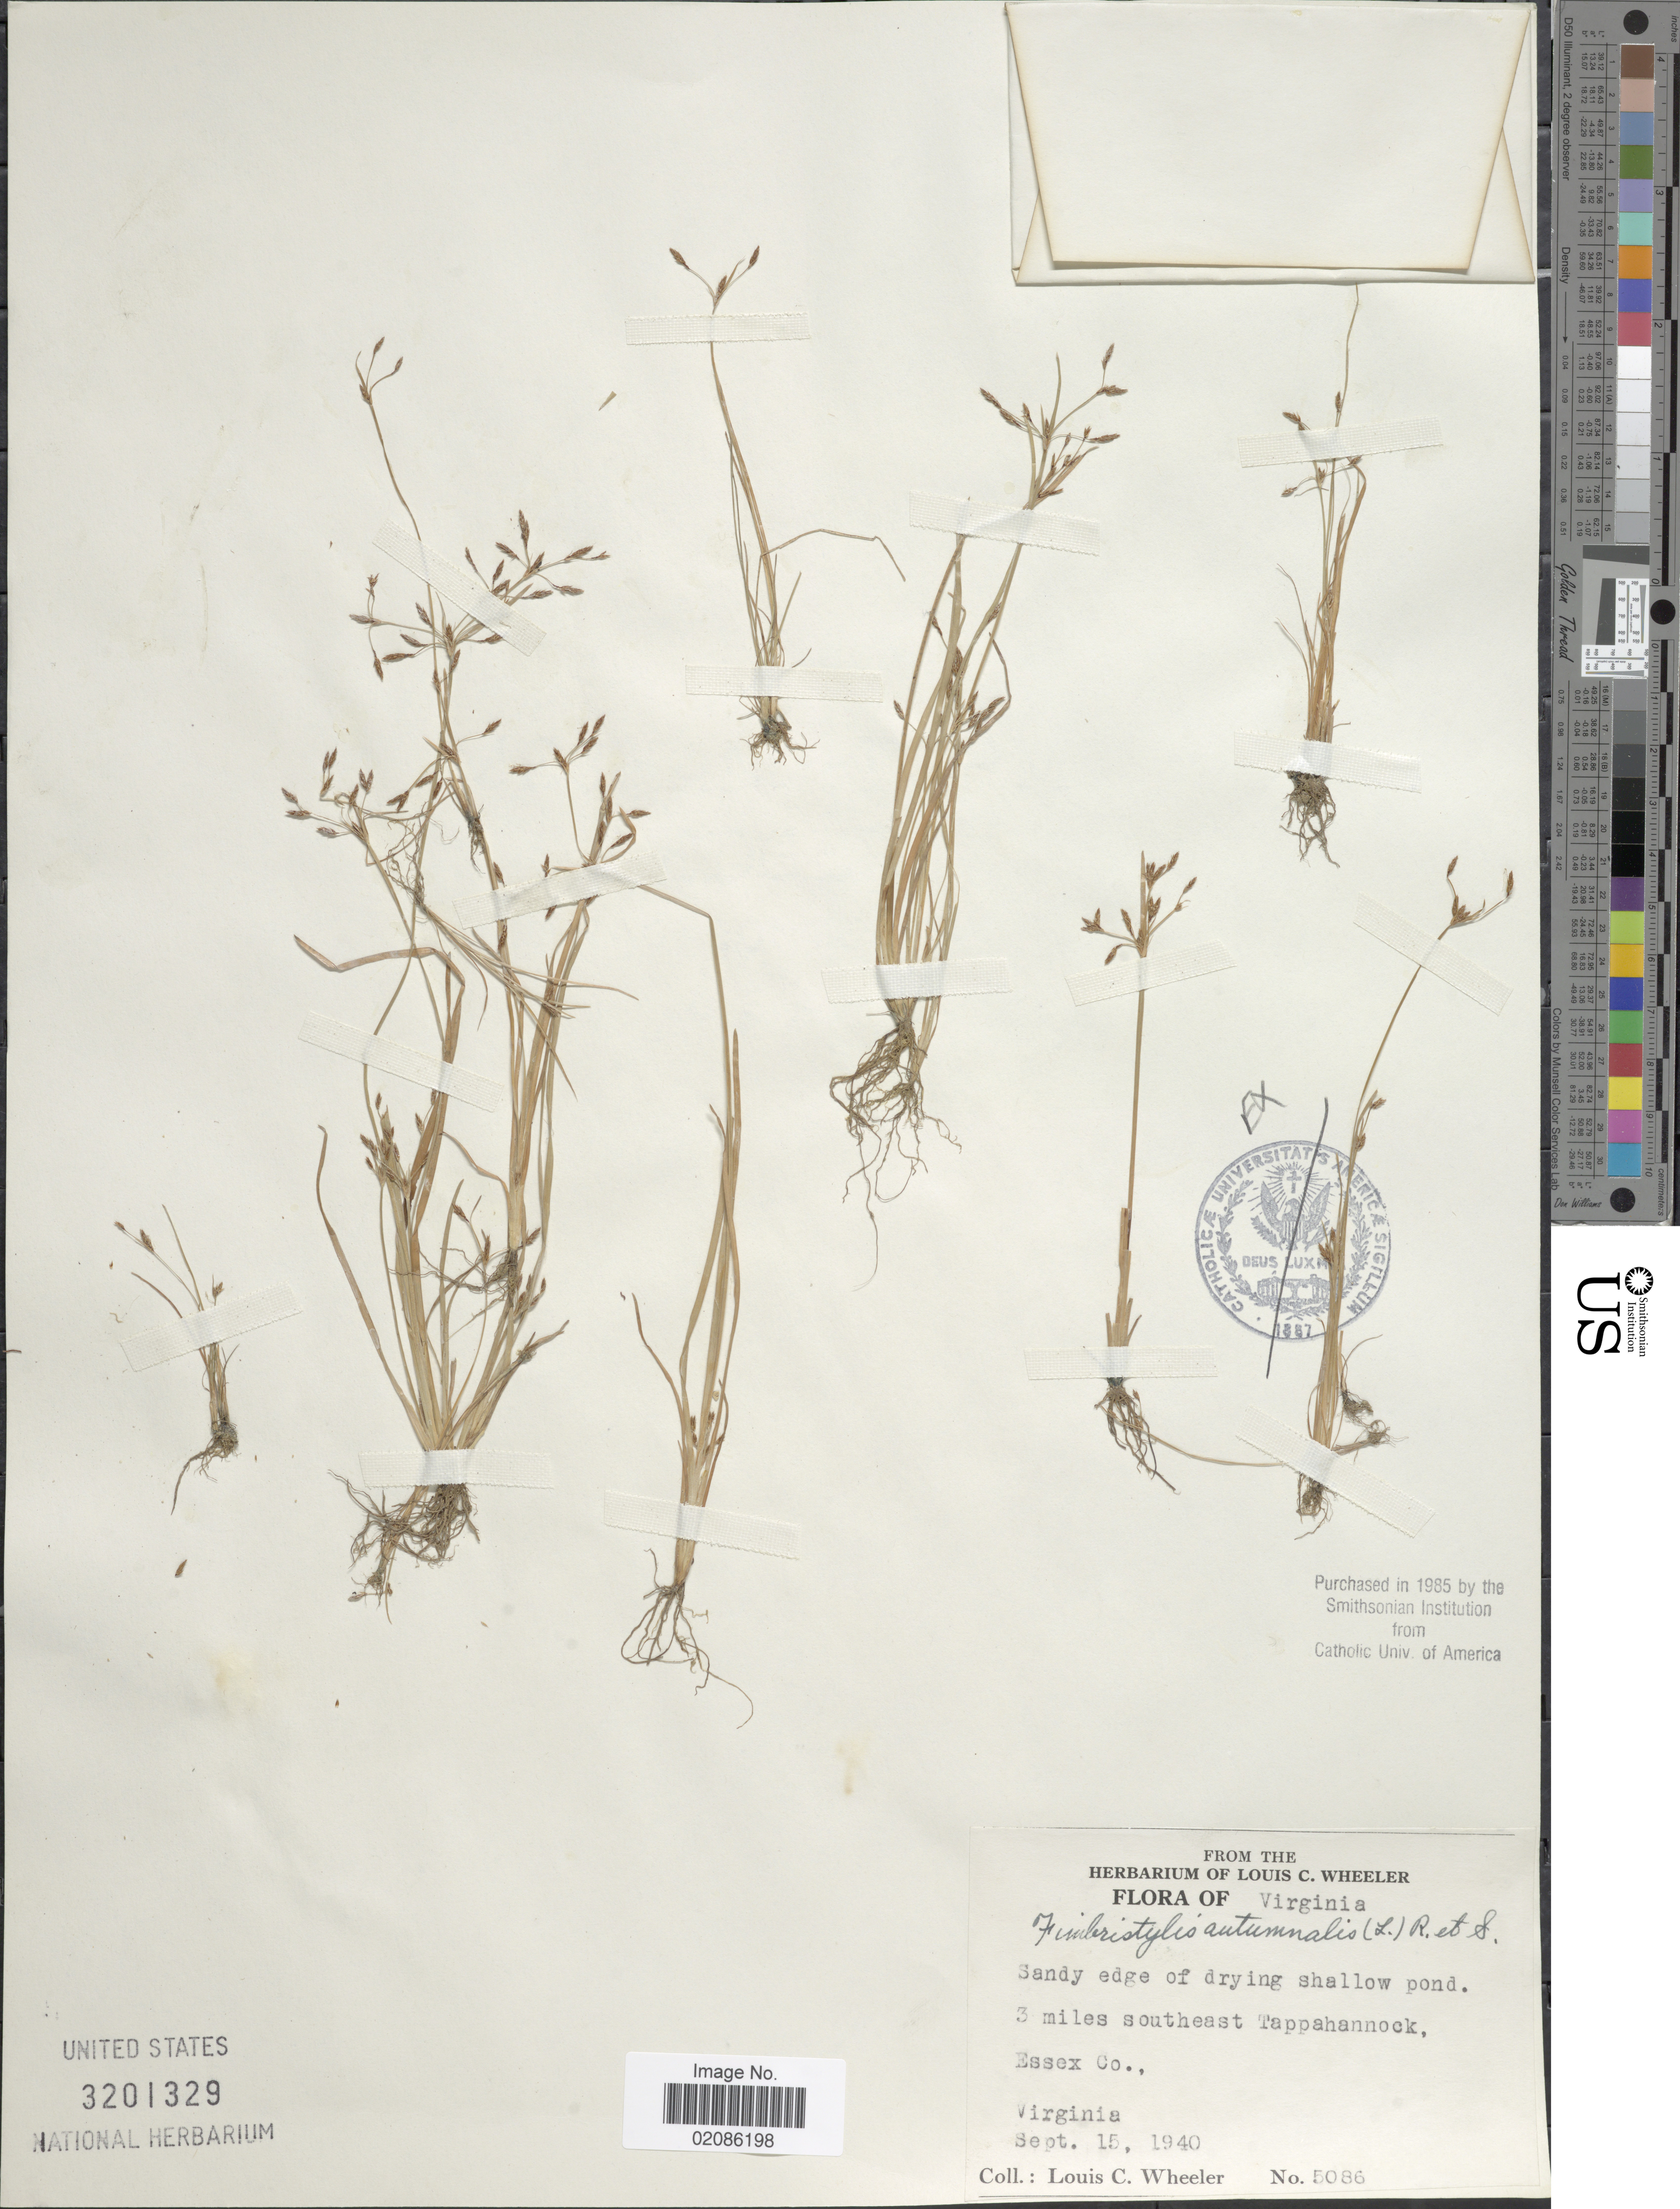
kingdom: Plantae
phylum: Tracheophyta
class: Liliopsida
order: Poales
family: Cyperaceae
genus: Fimbristylis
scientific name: Fimbristylis autumnalis (L.) Roem. & Schult.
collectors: L. C. Wheeler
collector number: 5086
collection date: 1940-09-15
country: United States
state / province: Virginia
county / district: Essex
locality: Sandy edge of drying shallow pond, 3 miles southeast Tappahannock, Essex Co.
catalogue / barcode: US 3201329